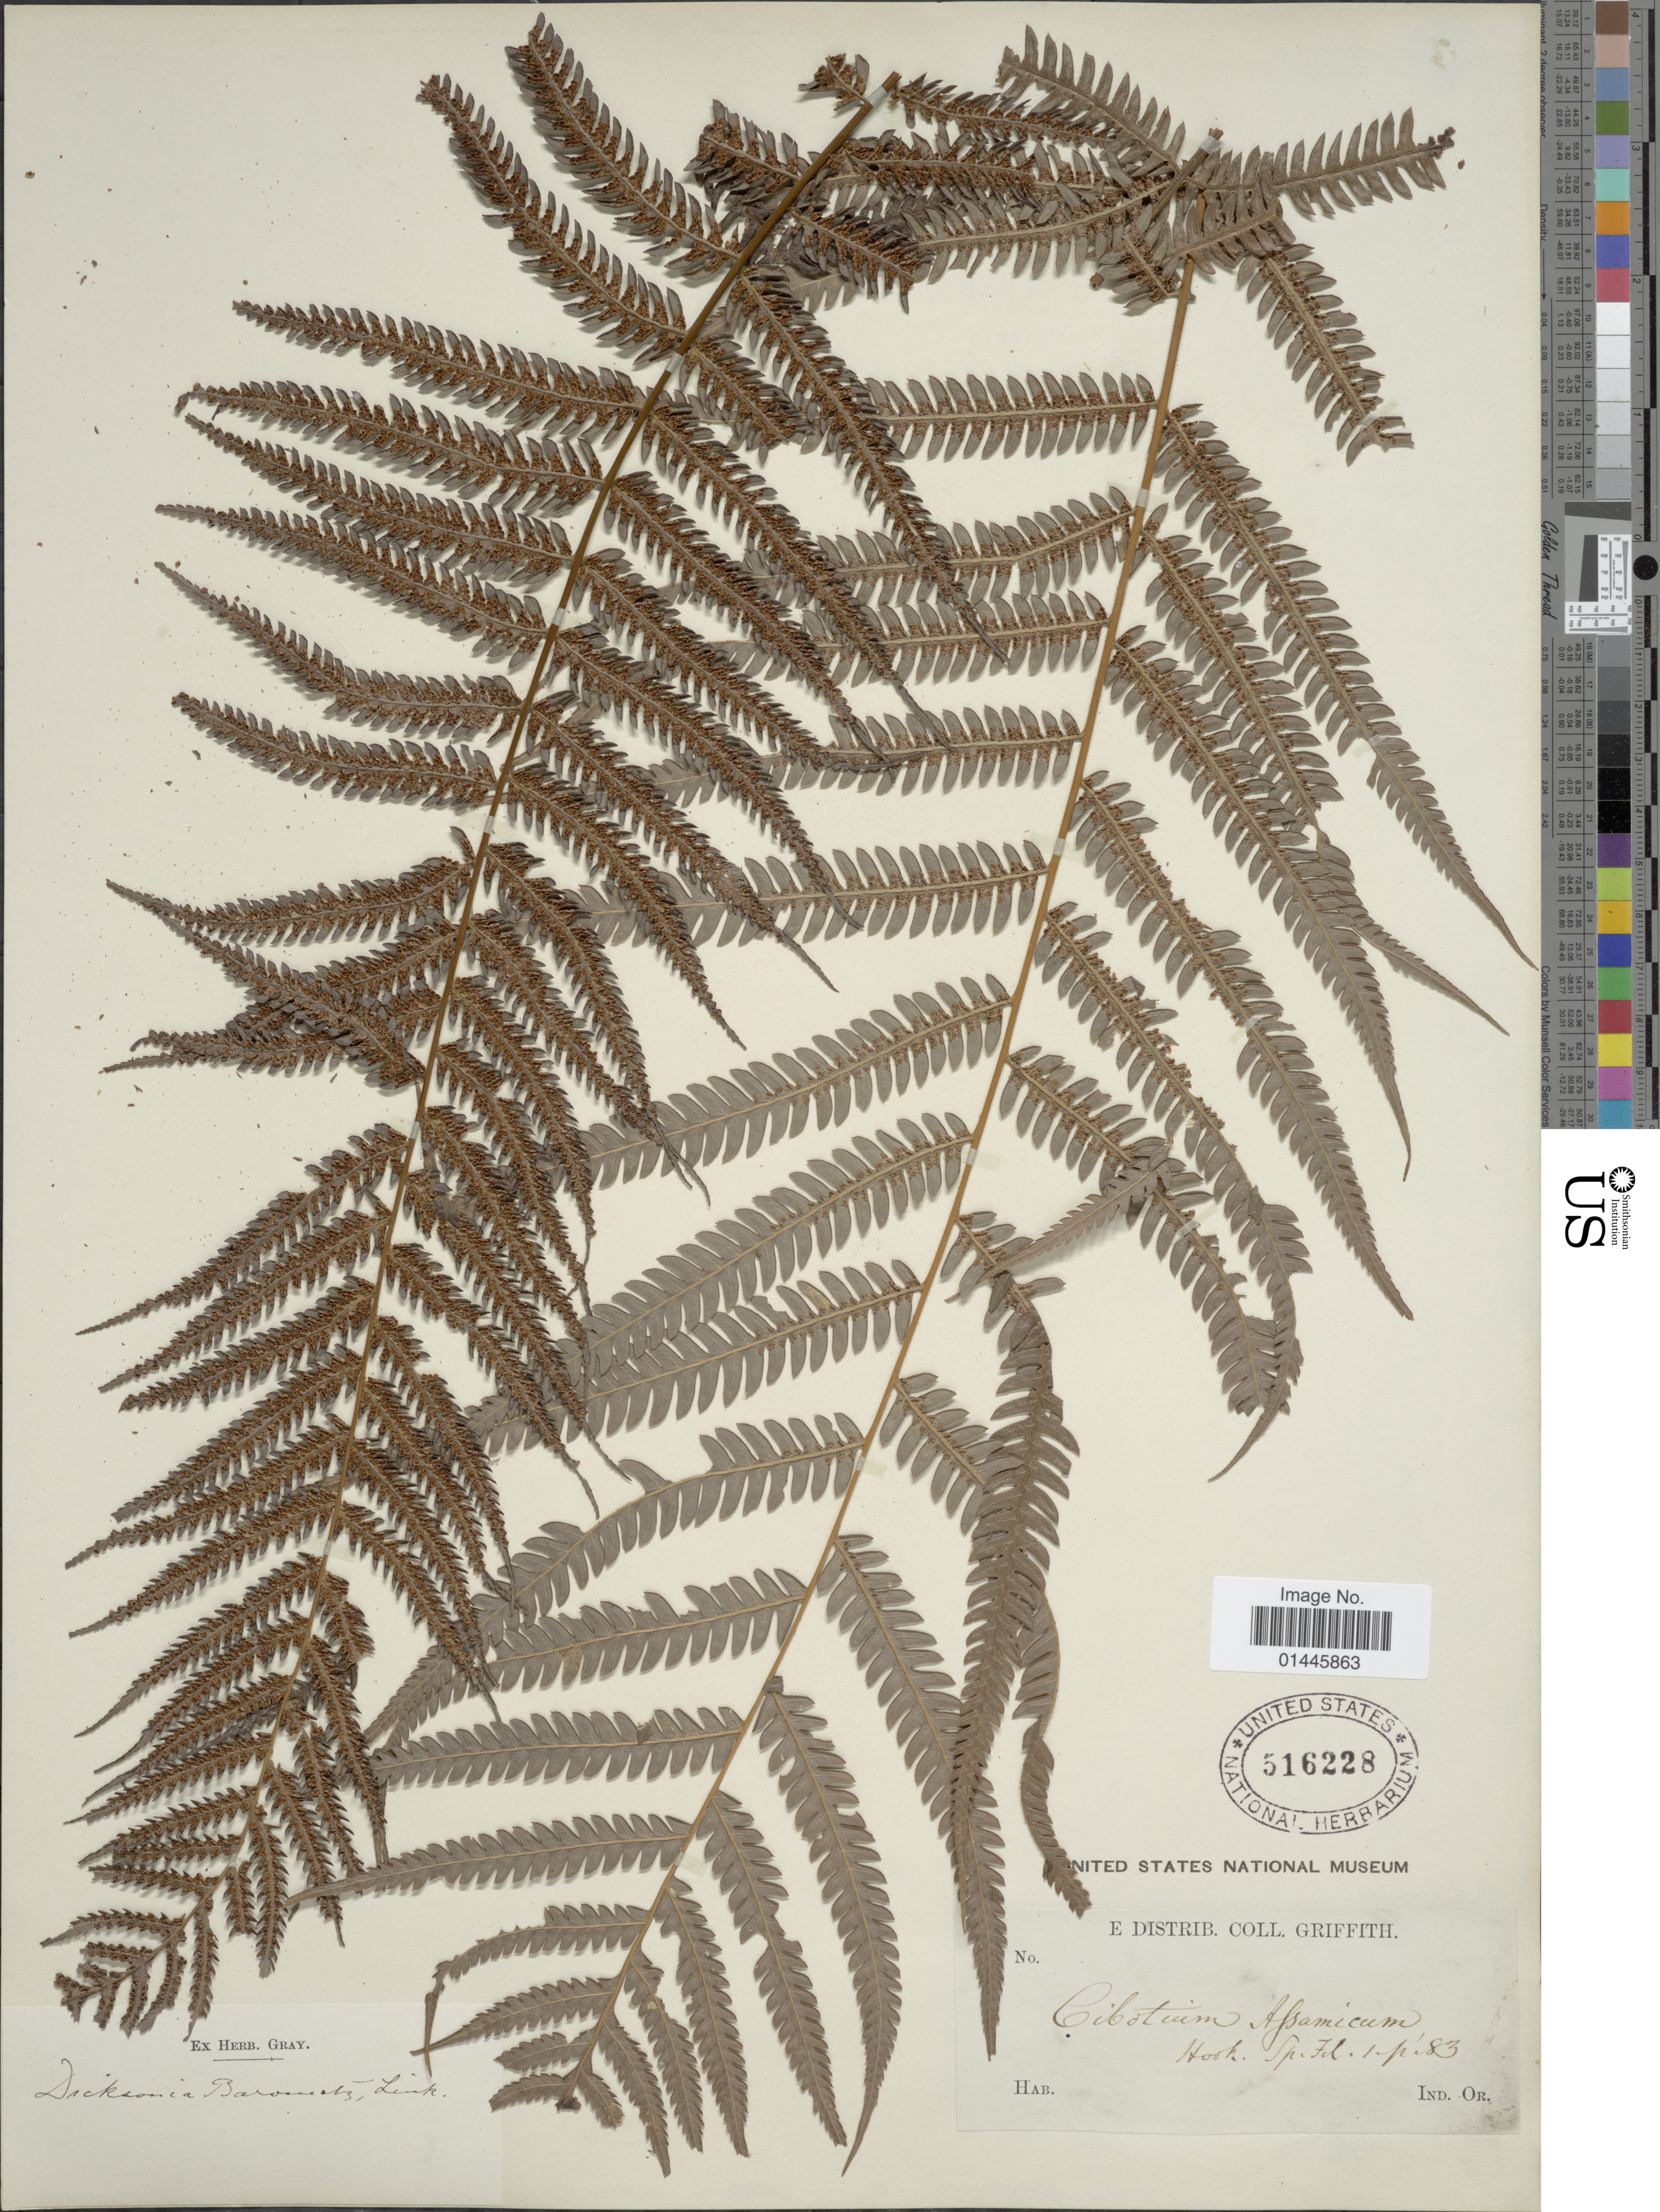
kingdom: Plantae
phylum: Tracheophyta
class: Polypodiopsida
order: Cyatheales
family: Cibotiaceae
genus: Cibotium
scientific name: Cibotium barometz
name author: (L.) J. Sm.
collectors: -. Griffith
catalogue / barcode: US 516228